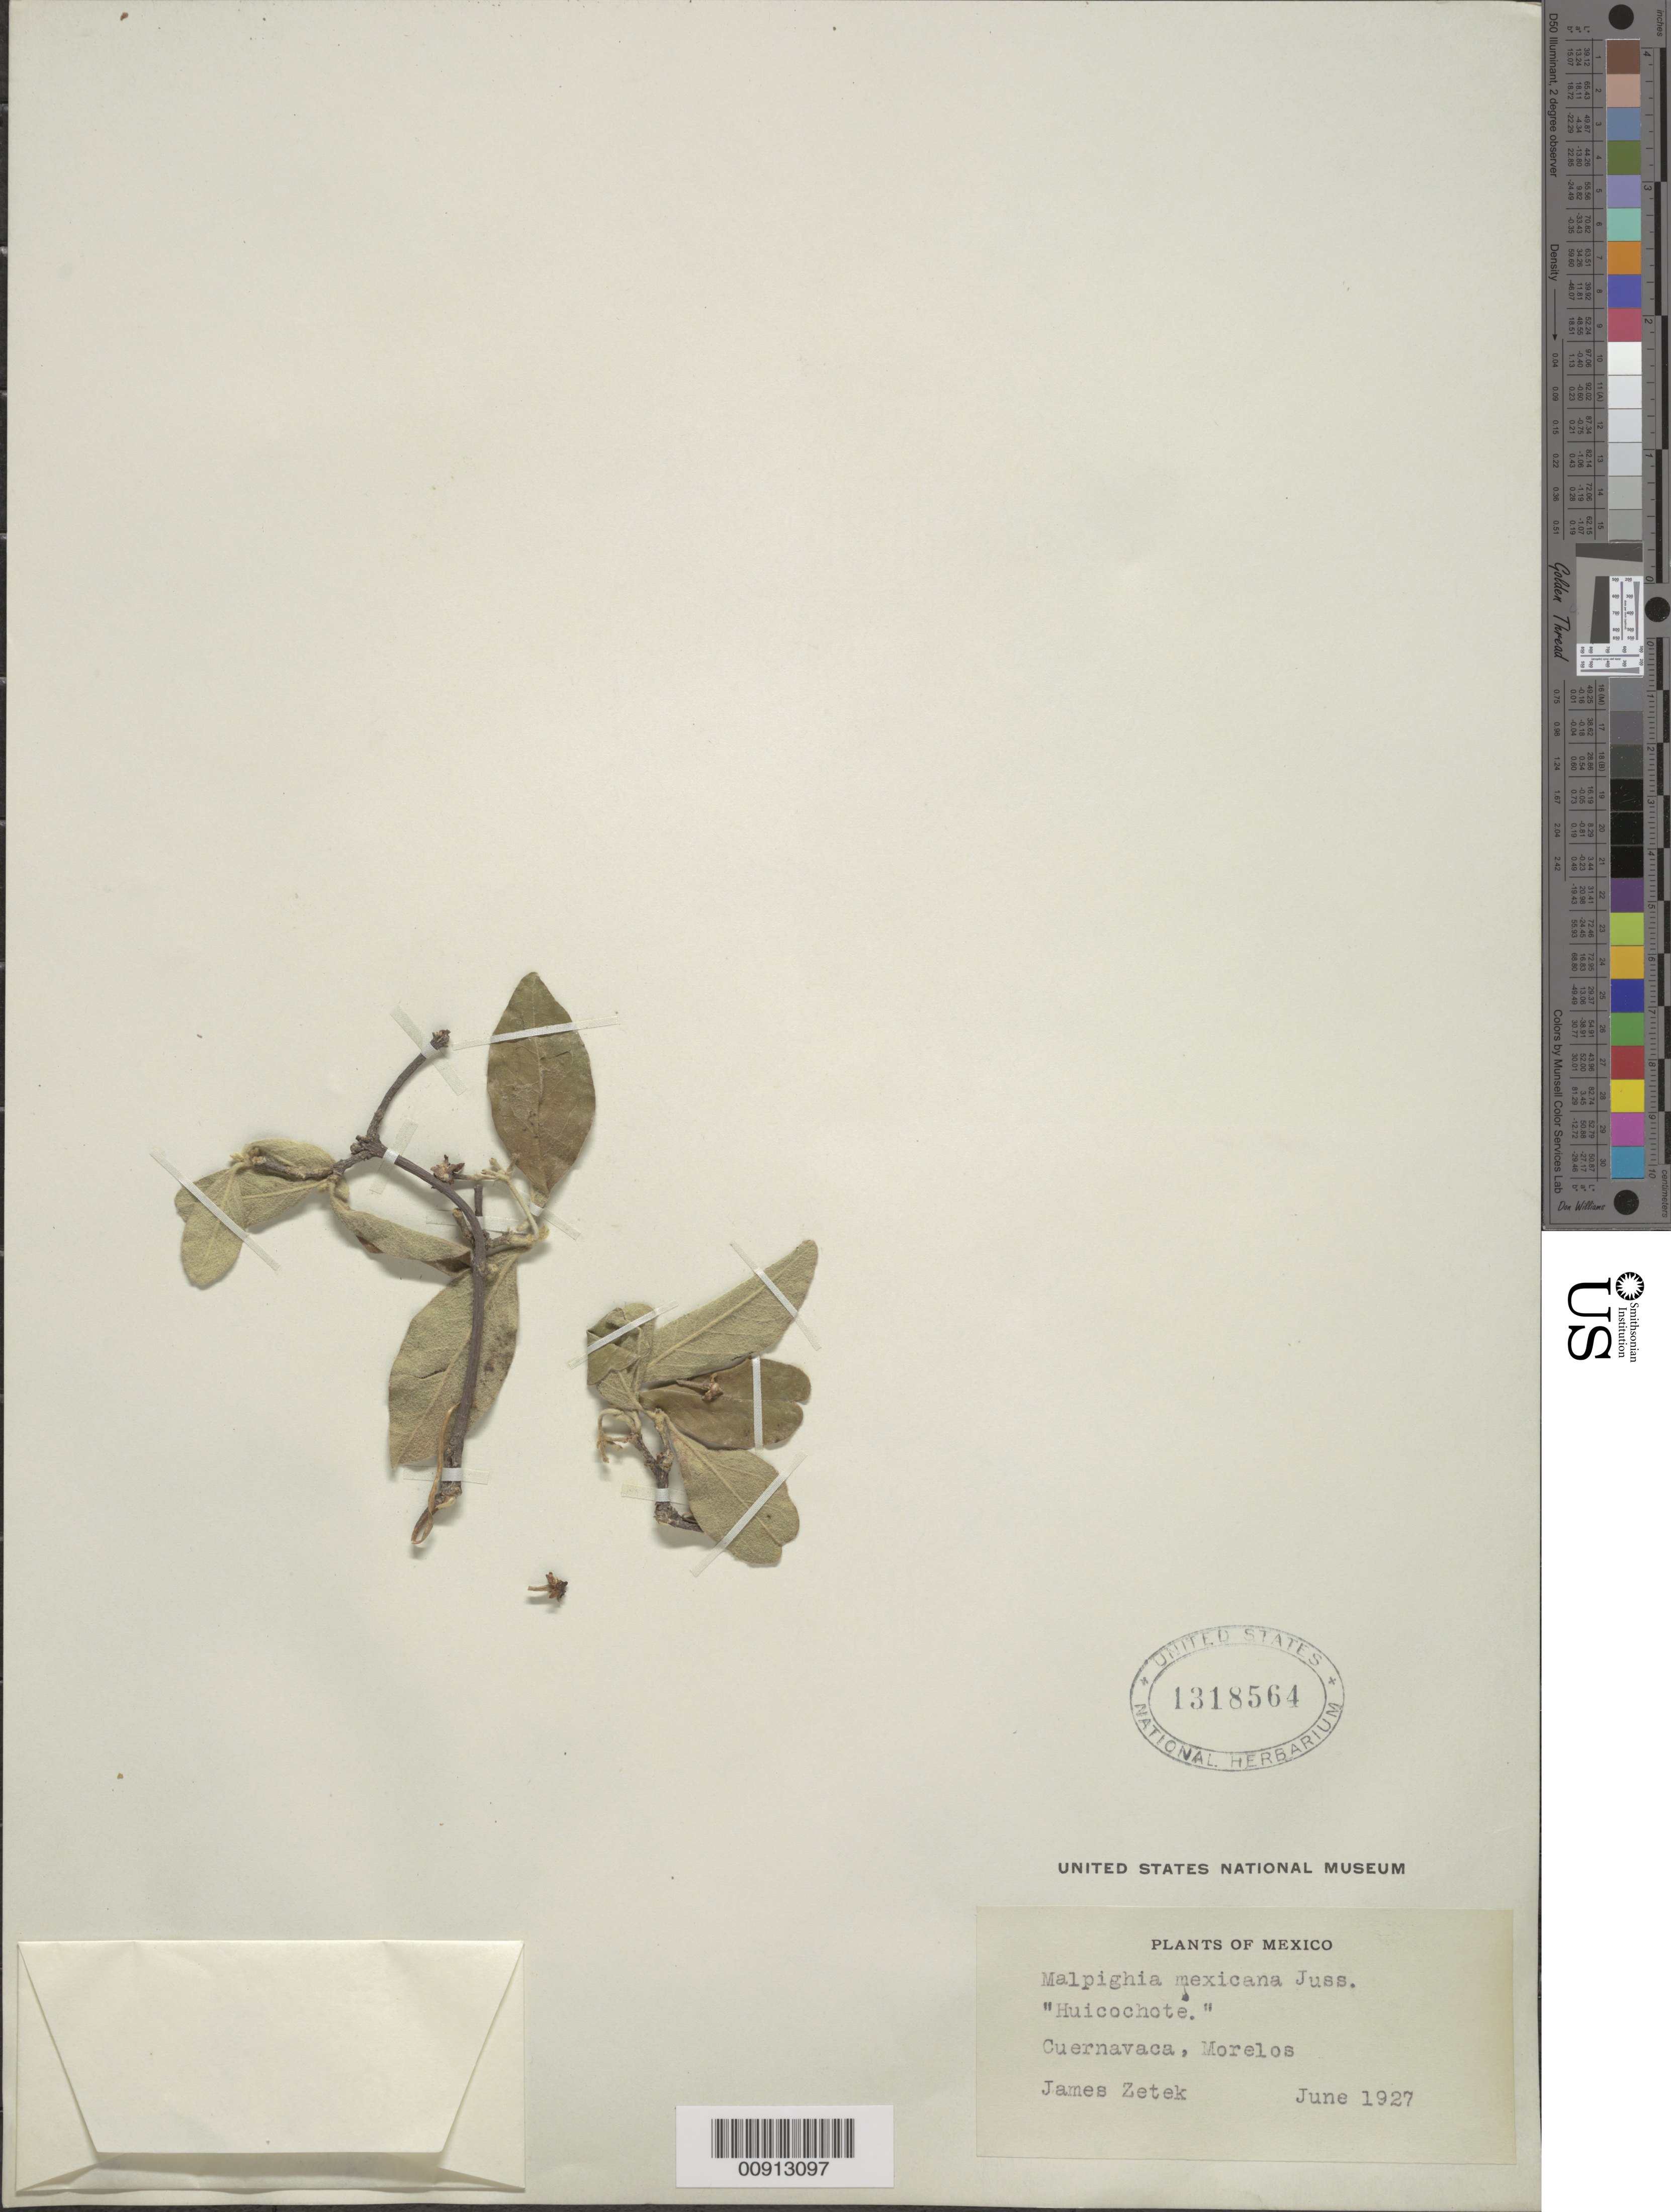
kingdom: Plantae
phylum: Tracheophyta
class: Magnoliopsida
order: Malpighiales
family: Malpighiaceae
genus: Malpighia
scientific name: Malpighia mexicana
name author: A. Juss.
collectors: J. Zetek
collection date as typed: Jun 1927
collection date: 1927-06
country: Mexico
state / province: Morelos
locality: Cuernavaca, Morelos.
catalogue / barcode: US 1318564